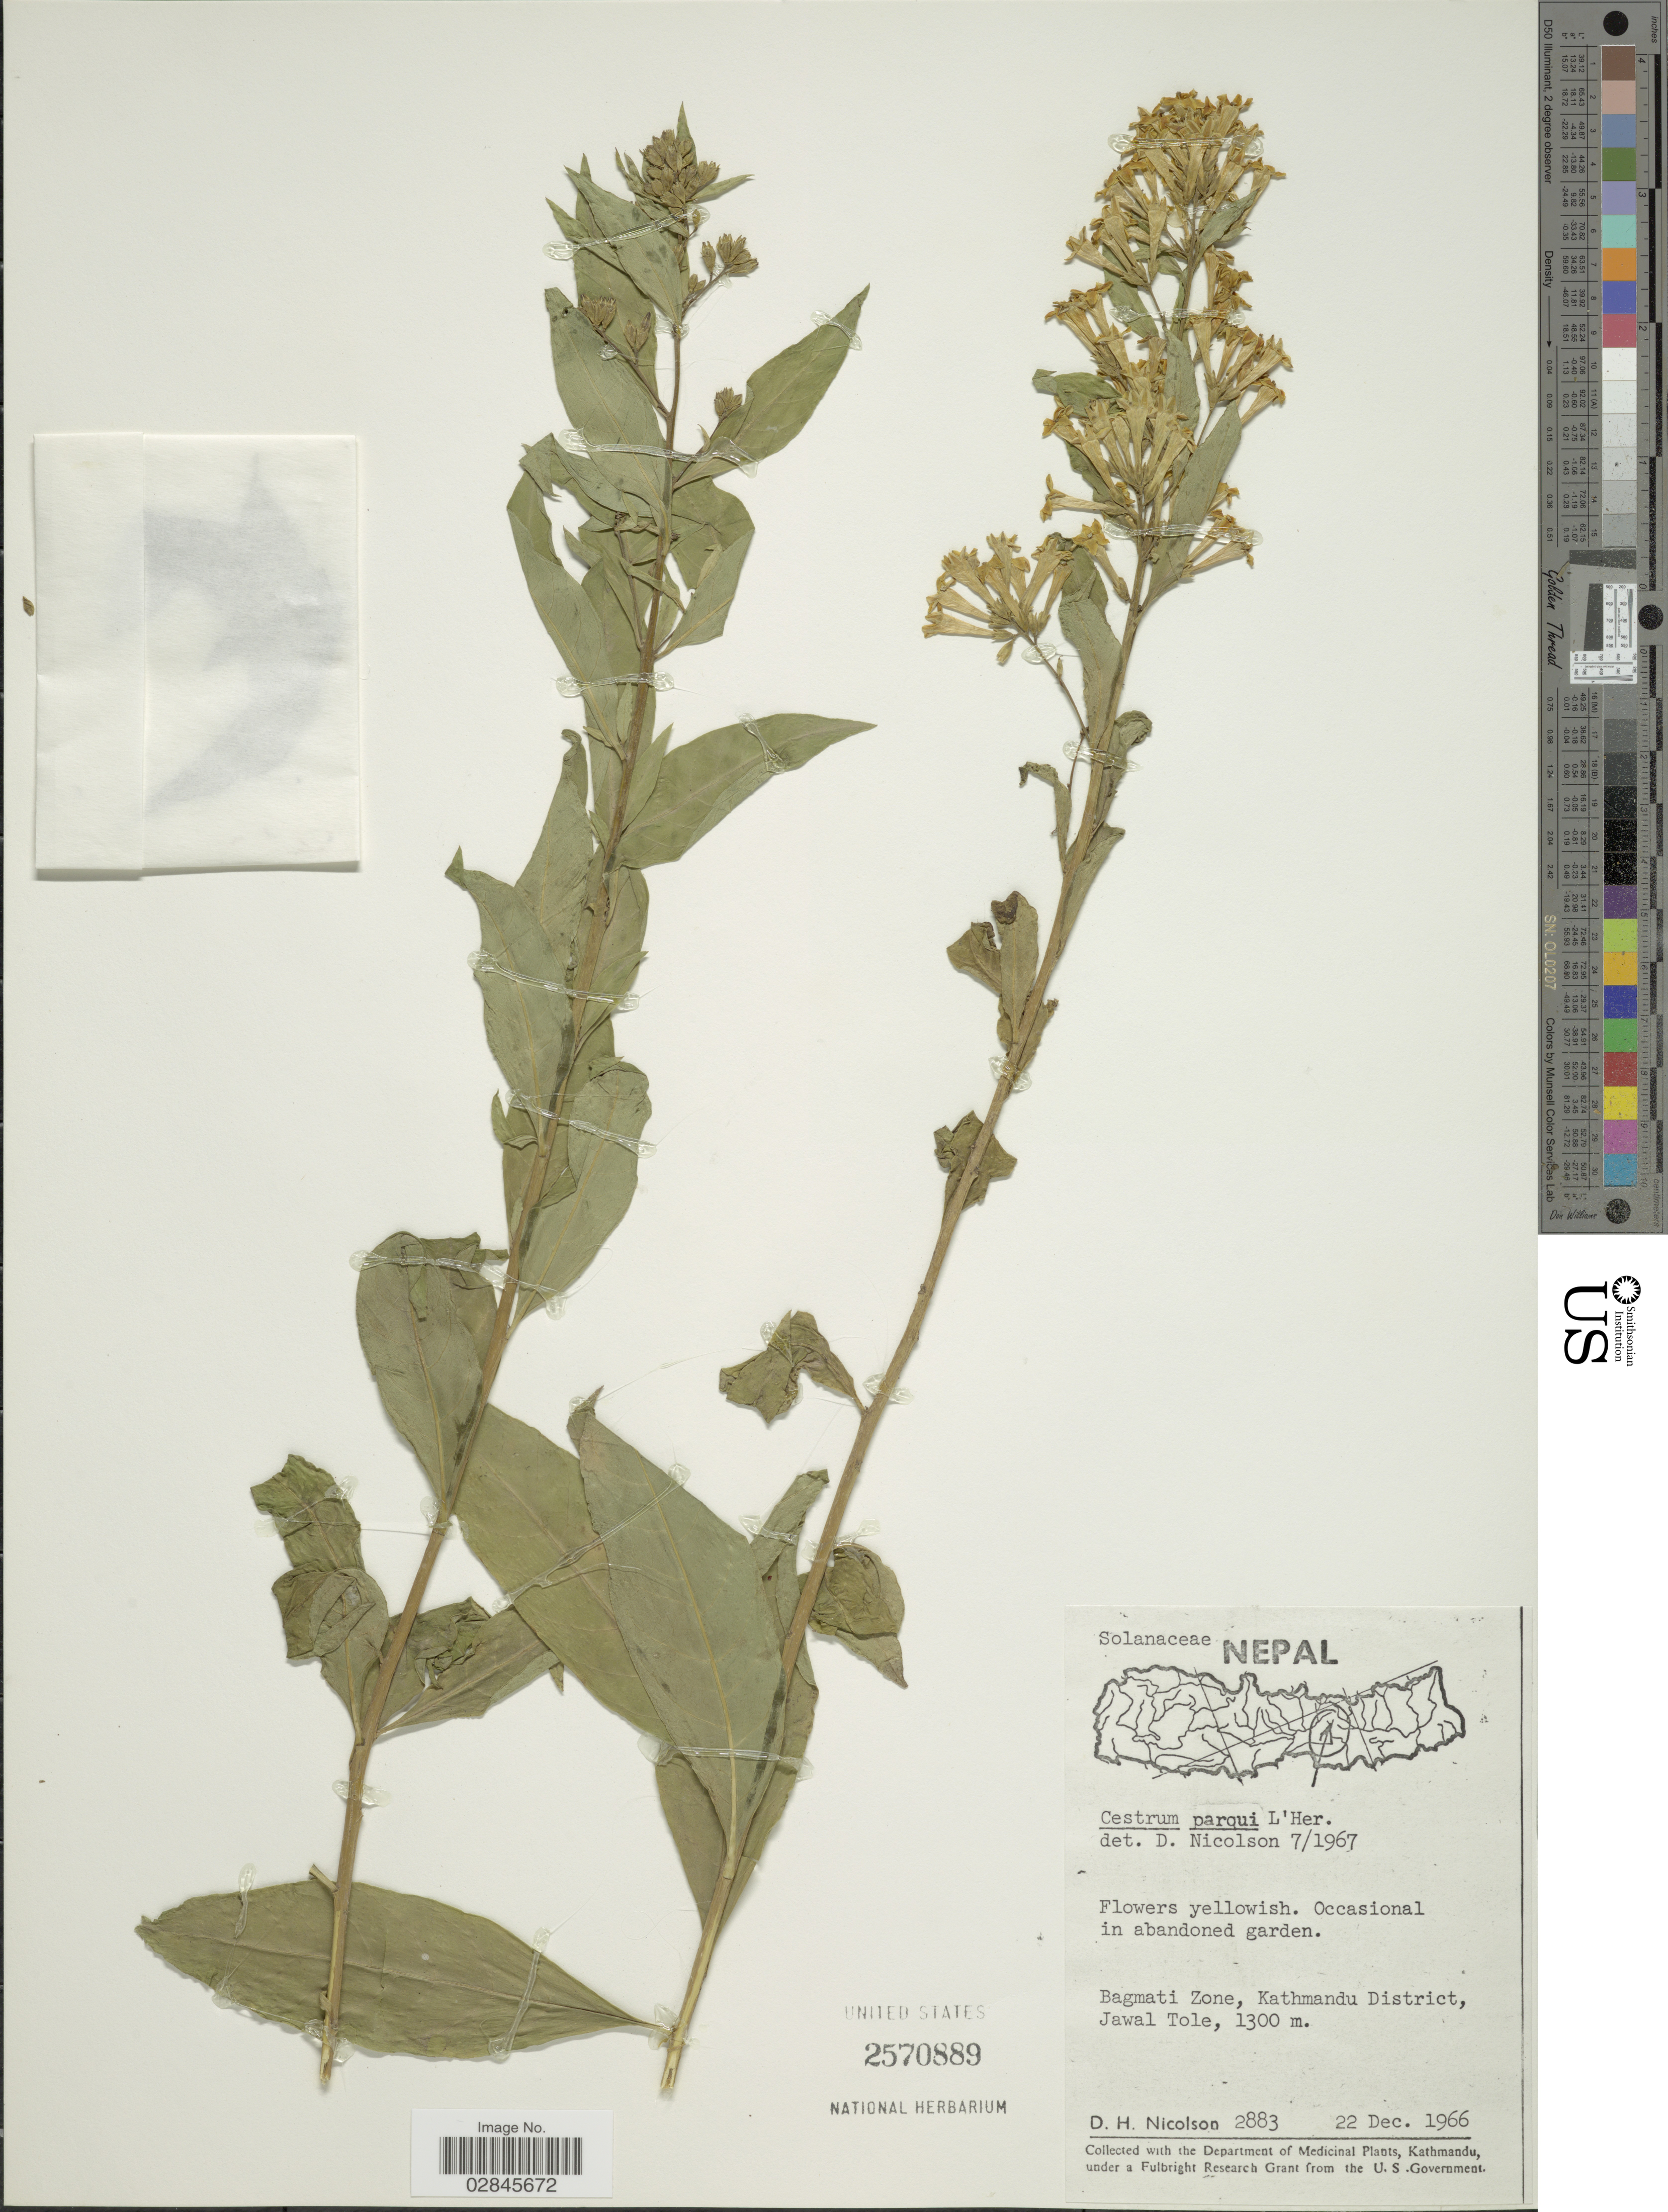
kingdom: Plantae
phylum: Tracheophyta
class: Magnoliopsida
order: Solanales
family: Solanaceae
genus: Cestrum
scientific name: Cestrum parqui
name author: L'Hér.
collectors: D. H. Nicolson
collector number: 2883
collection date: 1966-12-22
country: Nepal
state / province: Bagmati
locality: Bagmati Zone, Kathmandu District, Jawal Tole.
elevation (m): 1300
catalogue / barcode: US 2570889